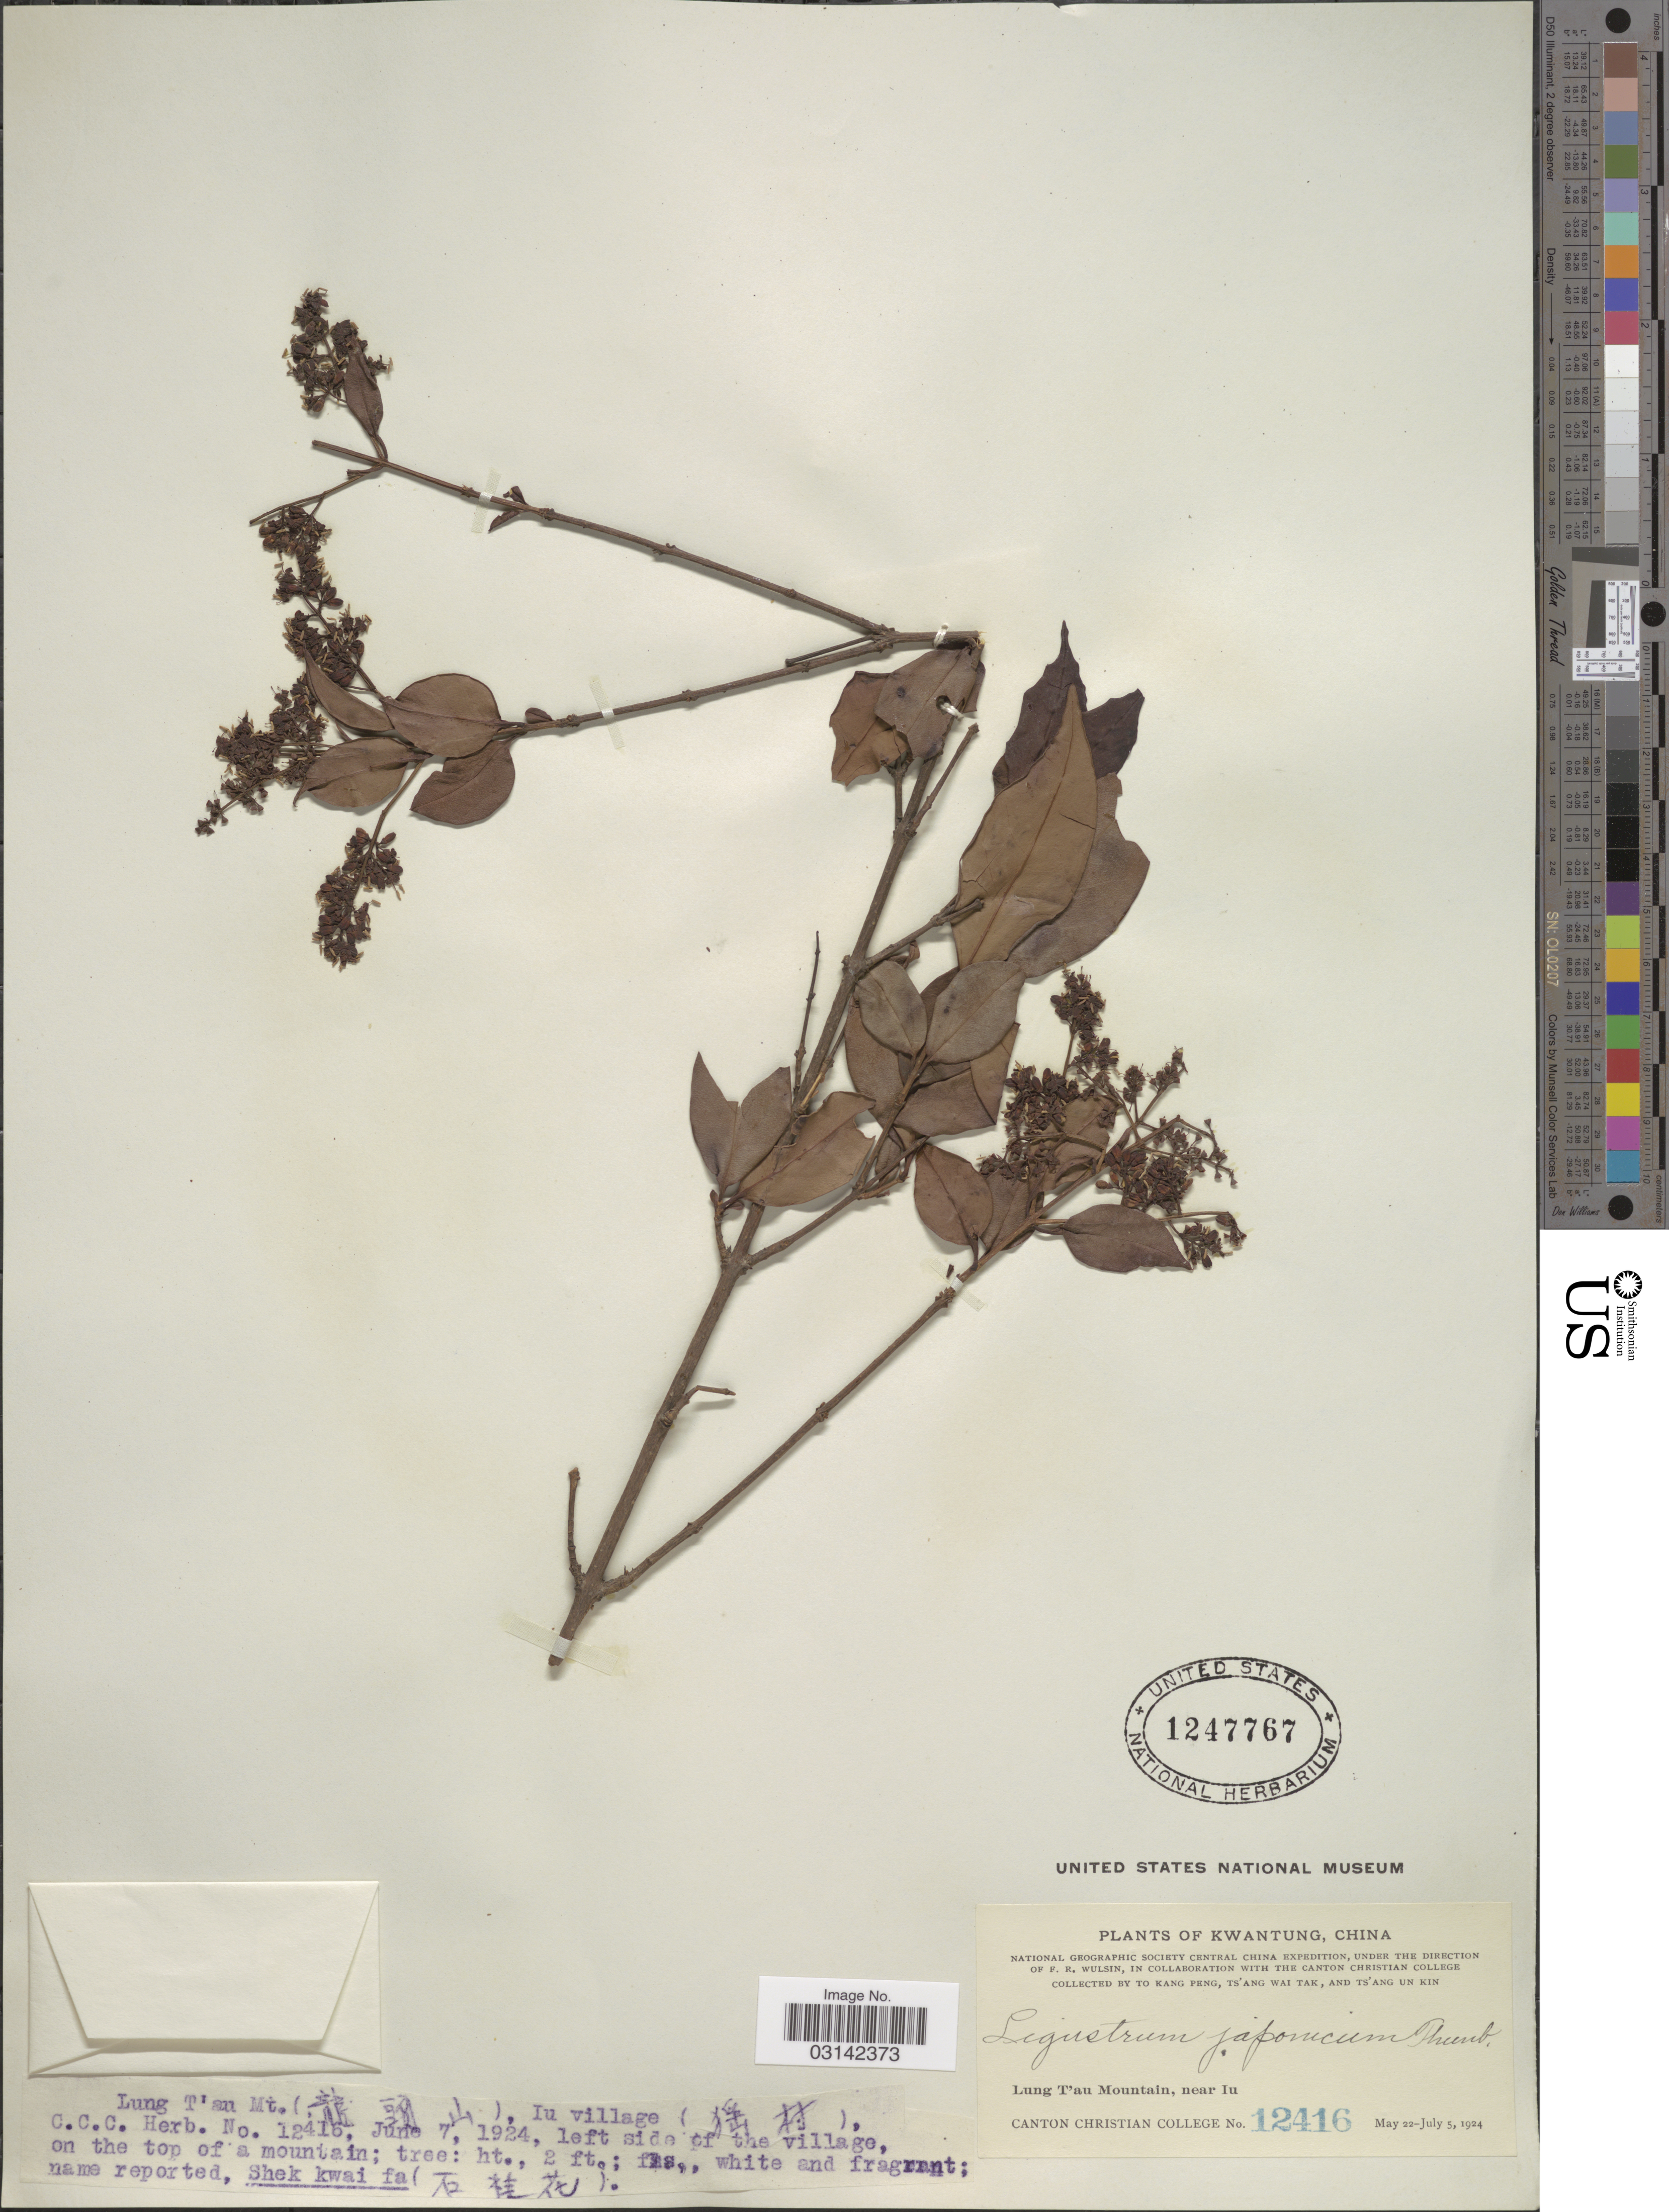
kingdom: Plantae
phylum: Tracheophyta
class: Magnoliopsida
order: Lamiales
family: Oleaceae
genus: Ligustrum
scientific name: Ligustrum japonicum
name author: Thunb.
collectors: To Kang P'eng, W. T. Tsang & Ts' Ang Un Kin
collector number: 12416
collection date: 1924-06-07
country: China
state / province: Guangdong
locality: Kwangtung. Lung T'au Mountain, near Iu. Iu village, left side of the village, on the top of a mountain.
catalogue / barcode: US 1247767